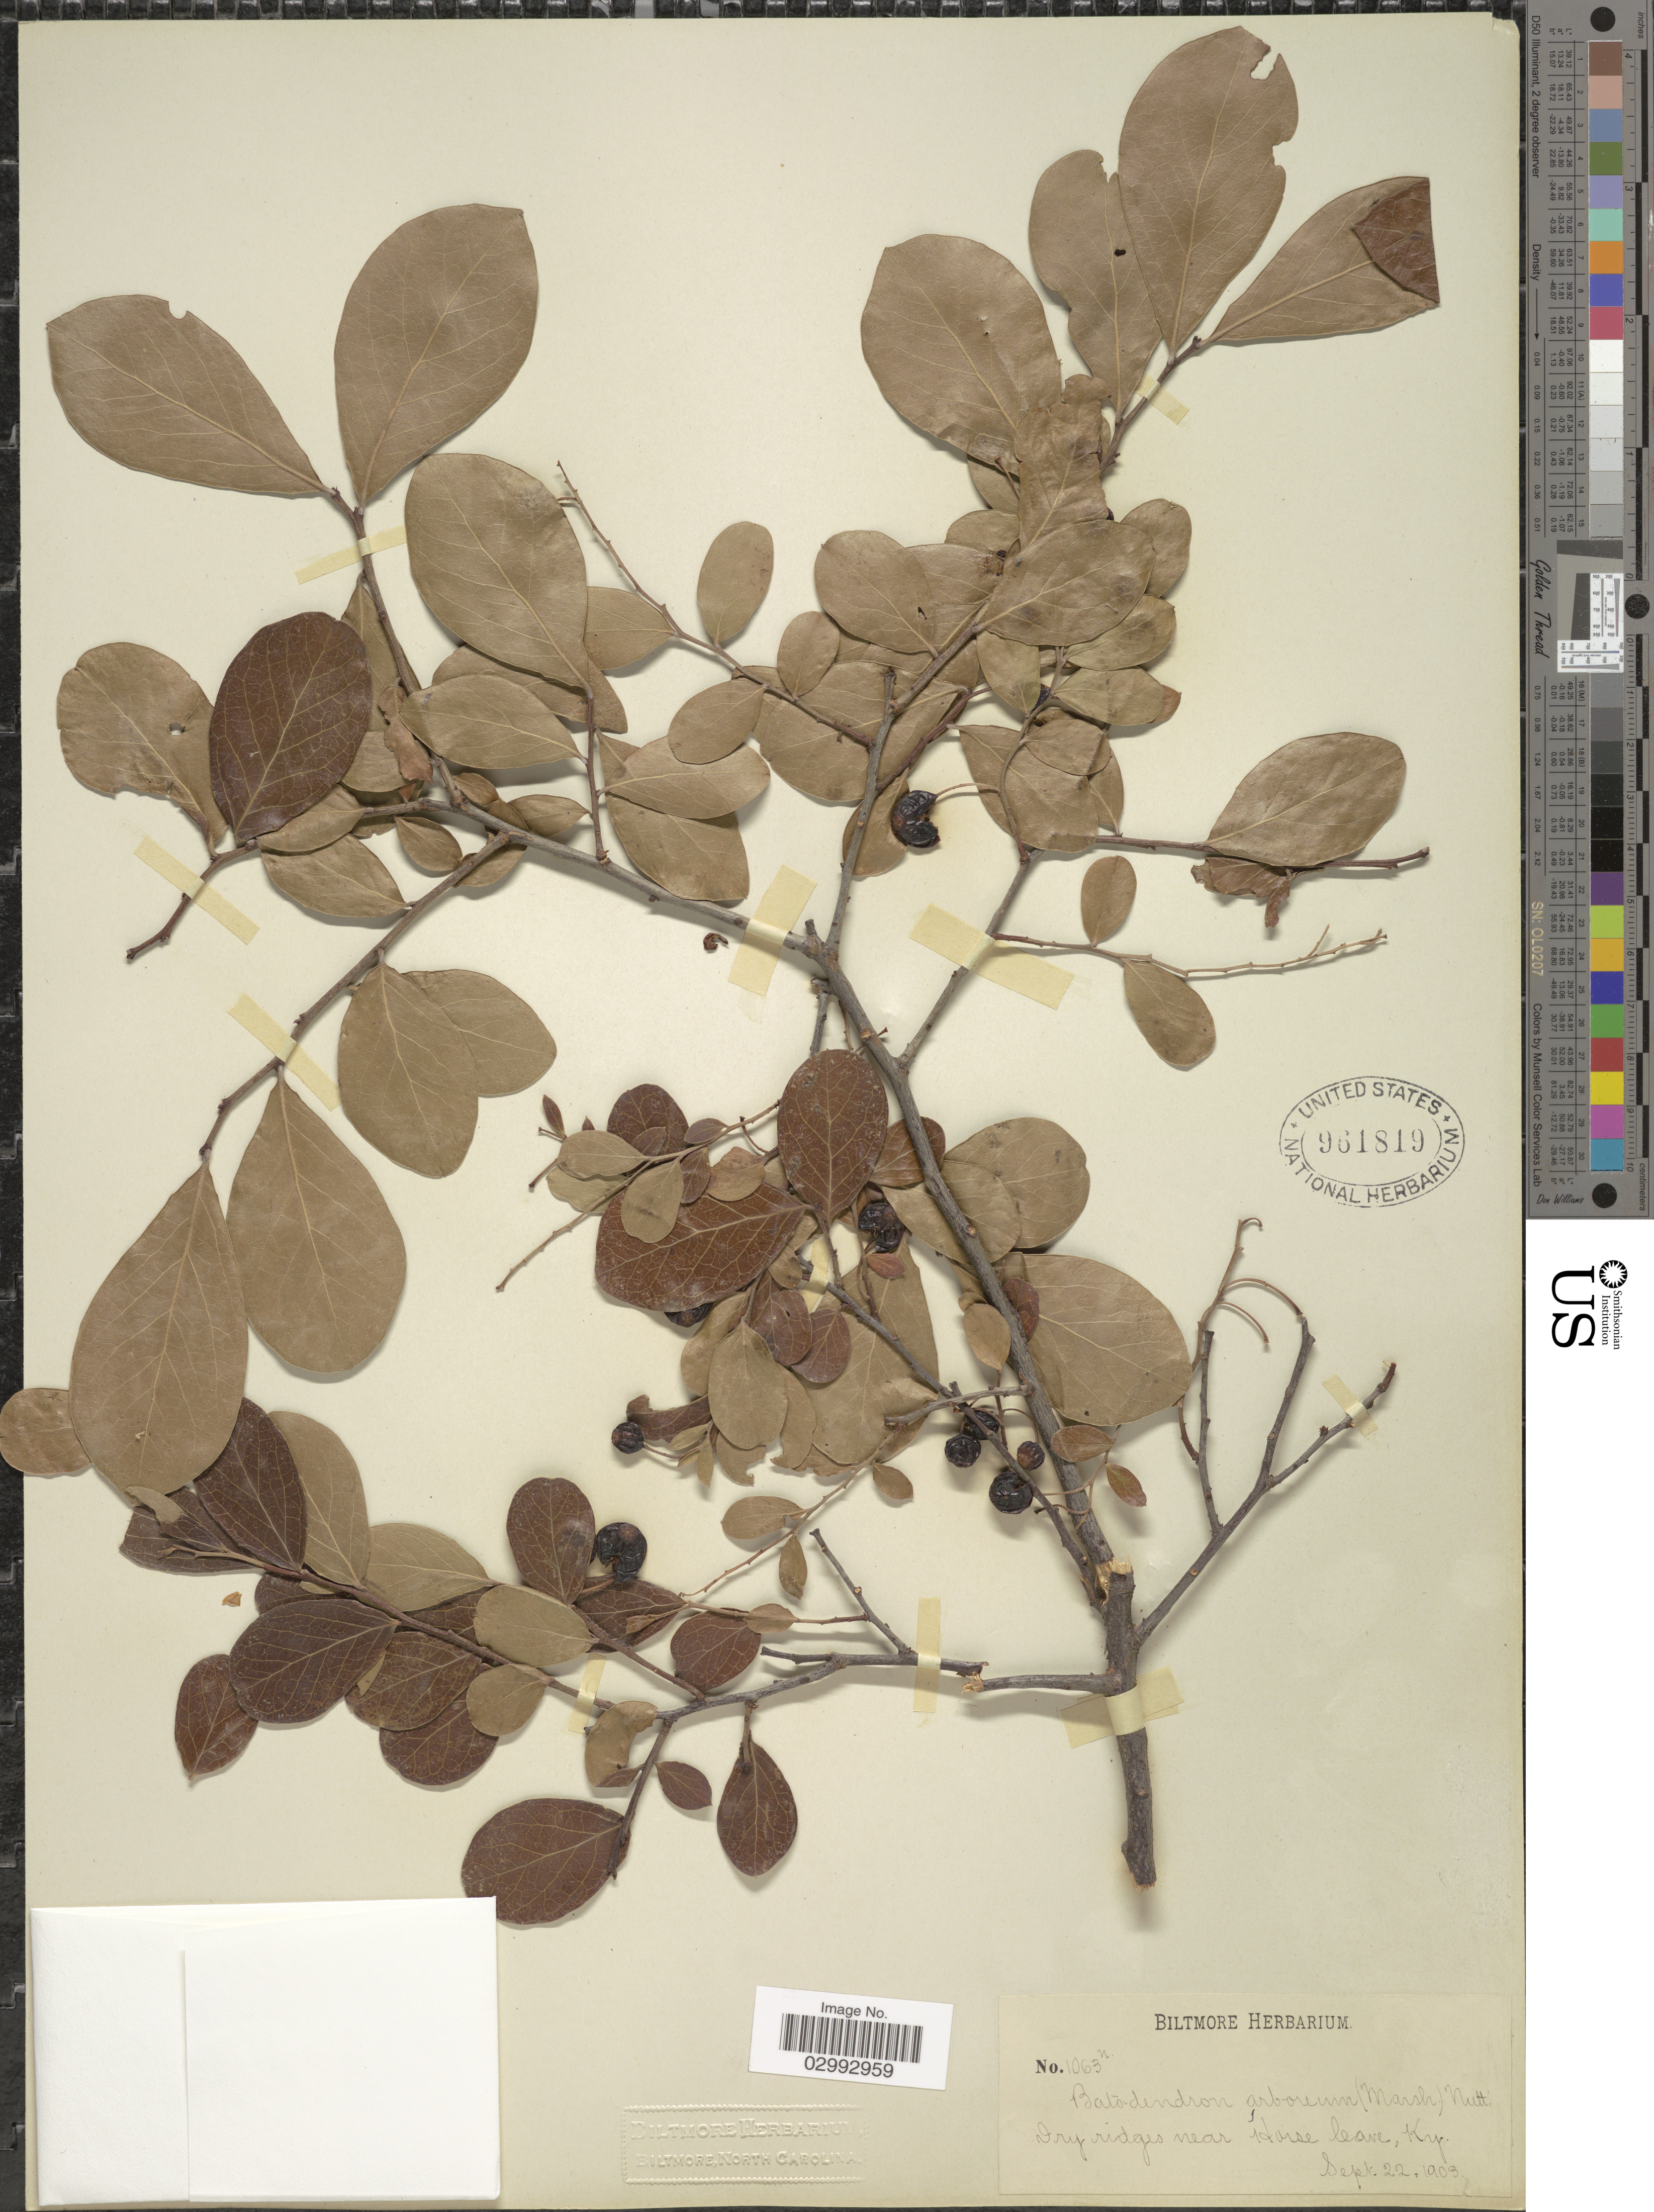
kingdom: Plantae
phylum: Tracheophyta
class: Magnoliopsida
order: Ericales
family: Ericaceae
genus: Batodendron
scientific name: Batodendron arboreum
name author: Nutt.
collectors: ex herb. Biltmore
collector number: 1063n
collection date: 1903-09-22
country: United States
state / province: Kentucky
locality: Dry ridges near Horse leave, Ky.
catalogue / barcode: US 961819